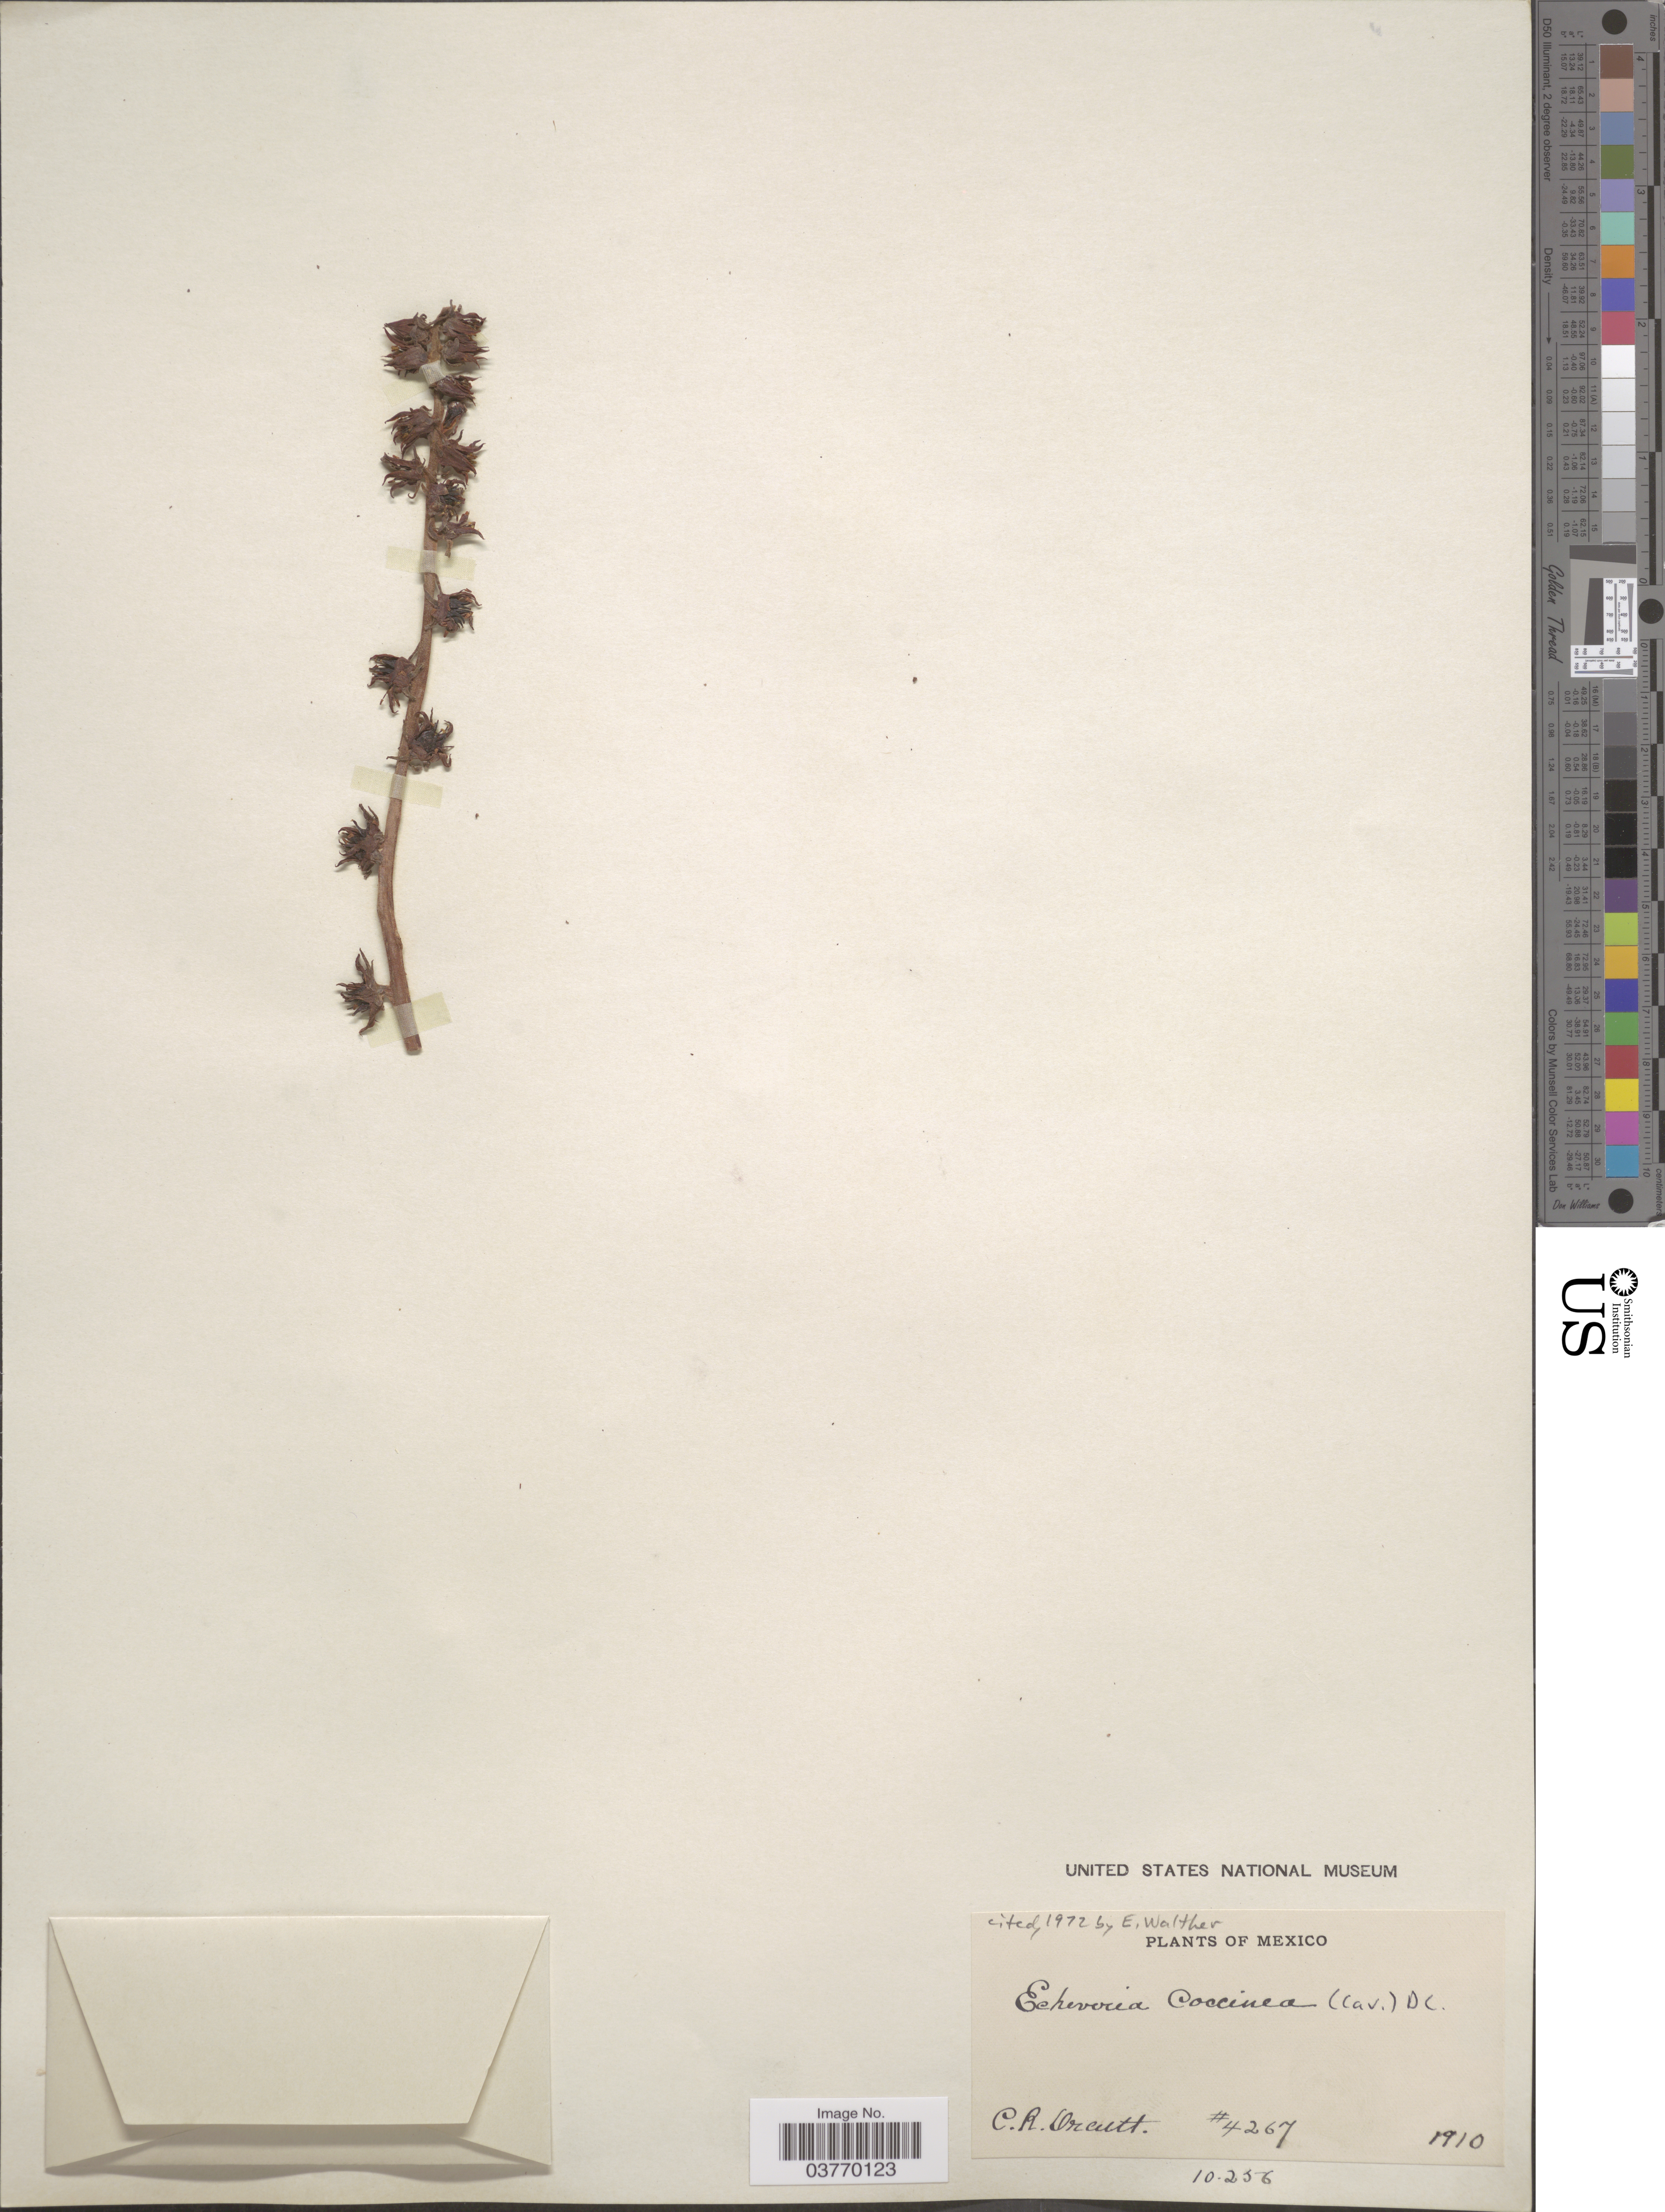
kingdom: Plantae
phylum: Tracheophyta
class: Magnoliopsida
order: Saxifragales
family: Crassulaceae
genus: Echeveria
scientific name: Echeveria coccinea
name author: (Cav.) DC.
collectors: C. R. Orcutt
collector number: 4267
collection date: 1910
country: Mexico